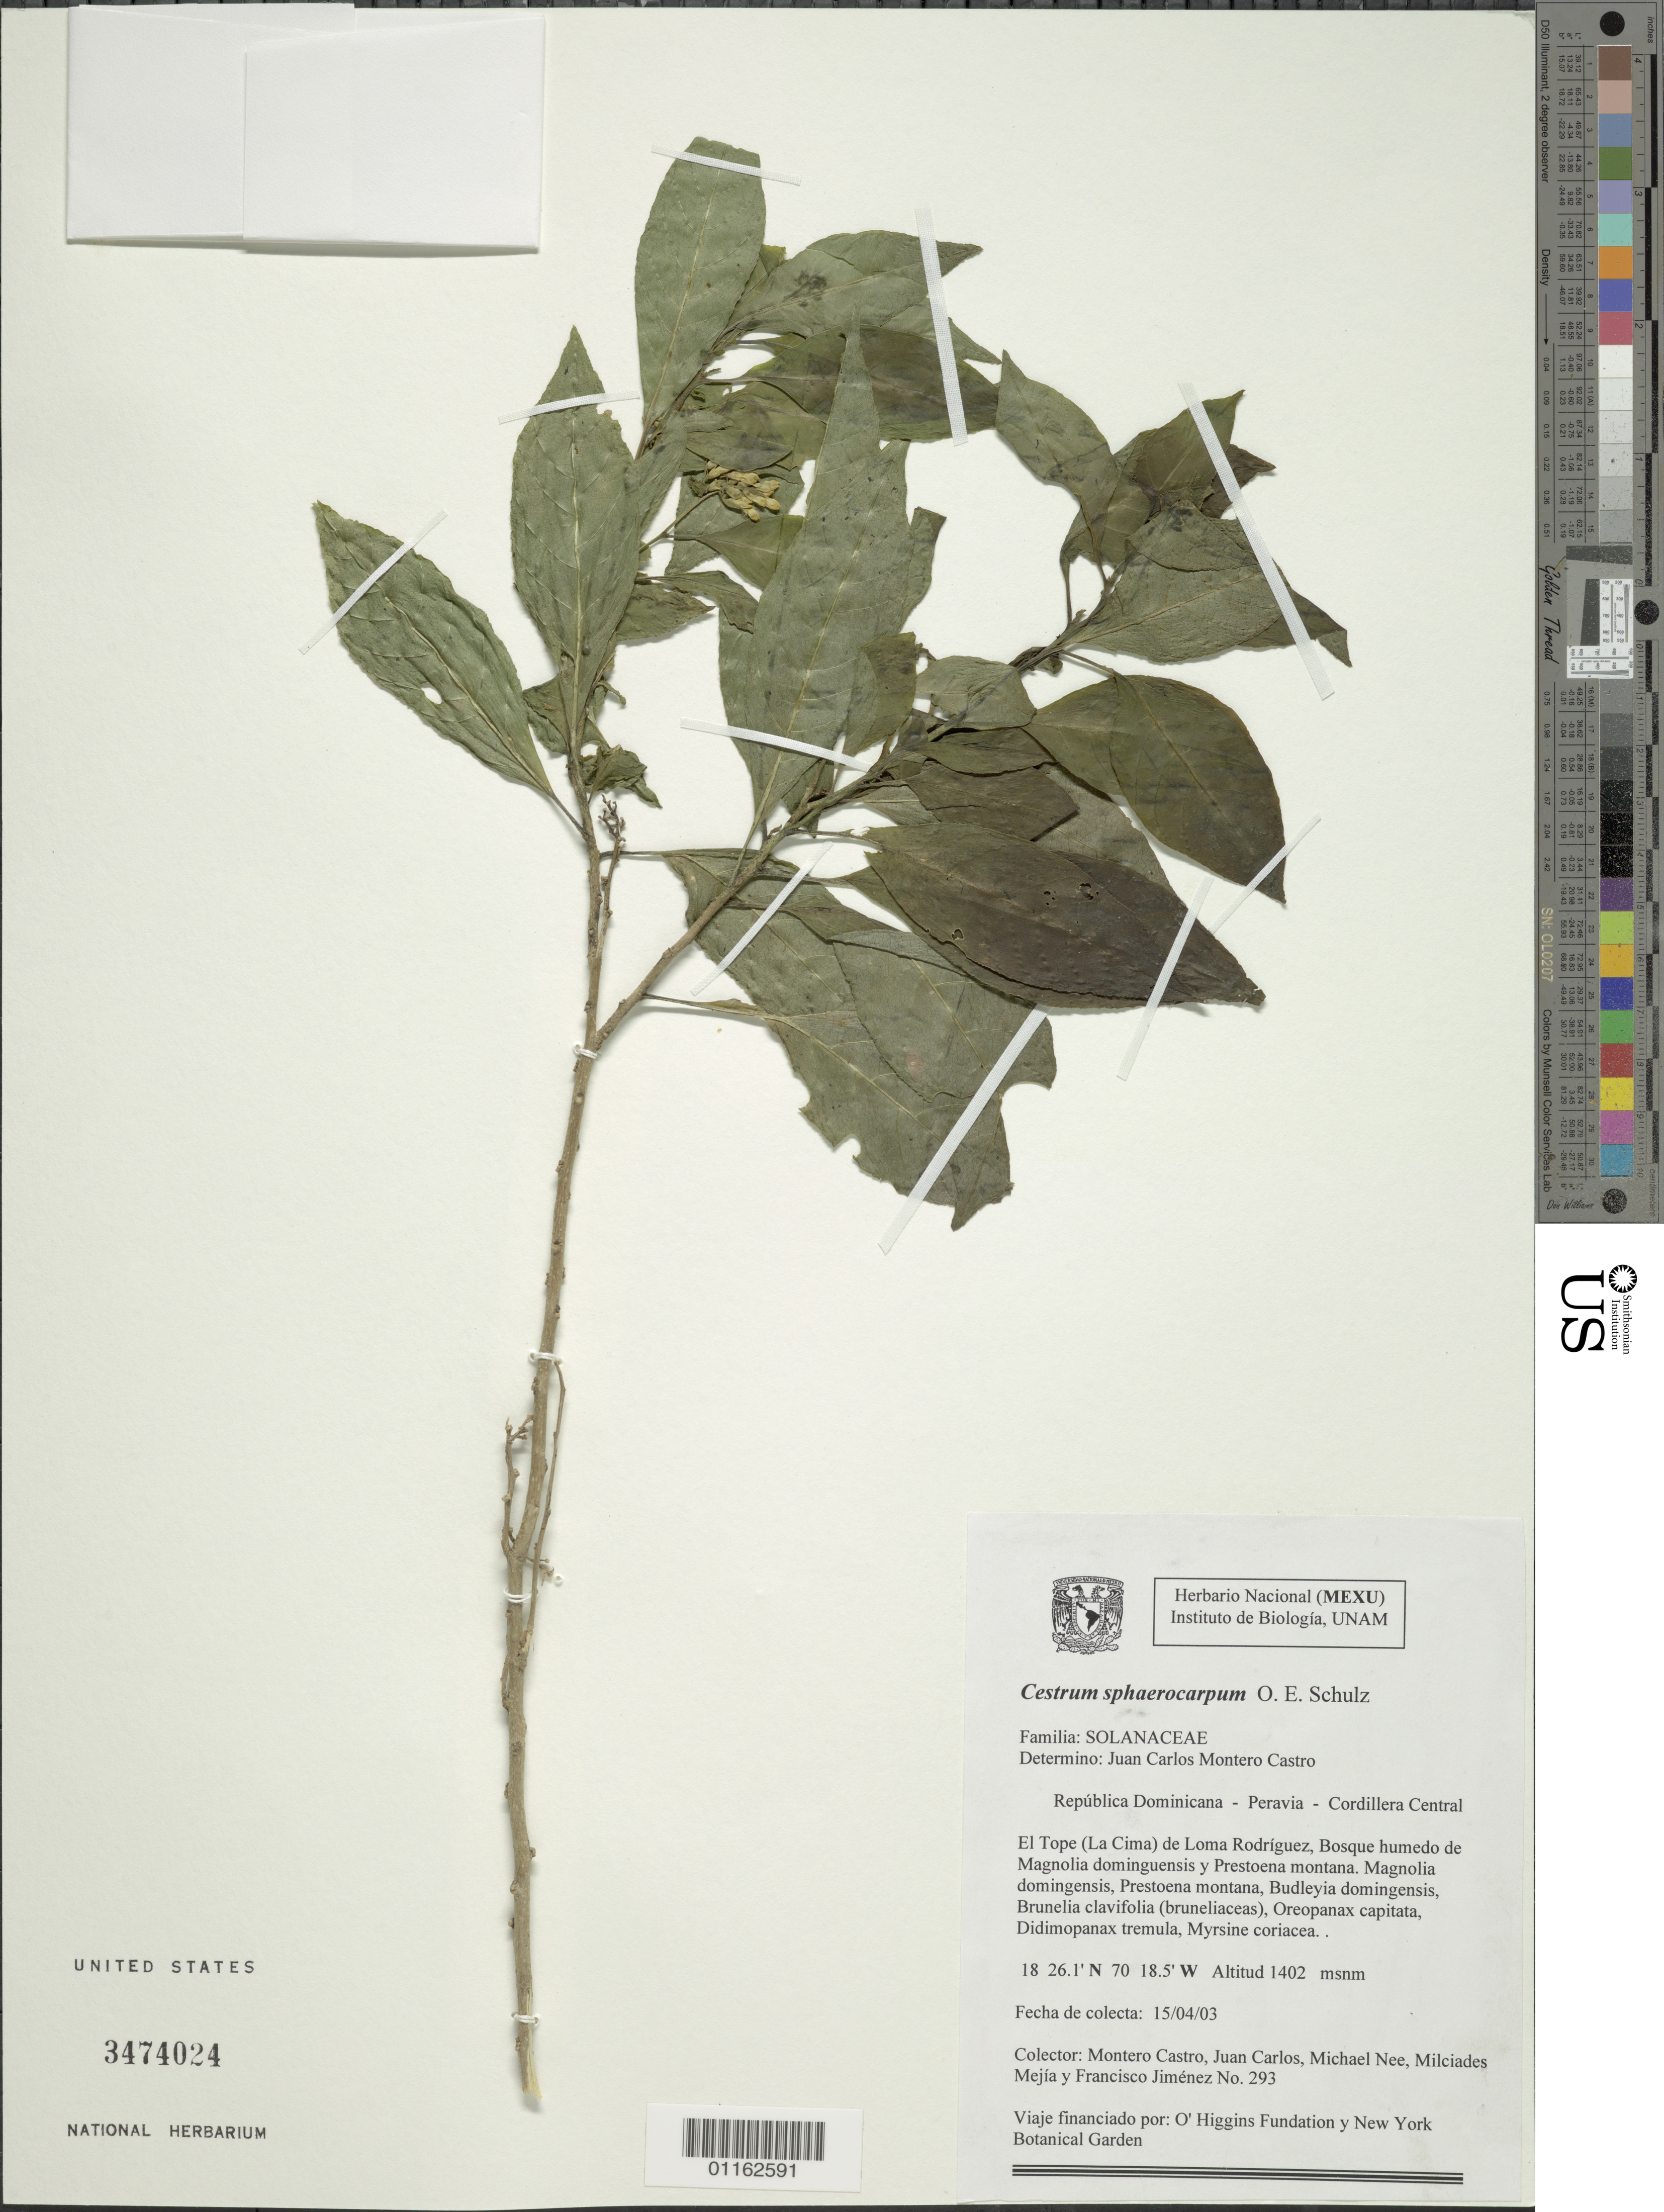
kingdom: Plantae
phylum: Tracheophyta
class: Magnoliopsida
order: Solanales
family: Solanaceae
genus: Cestrum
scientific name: Cestrum sphaerocarpum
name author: O.E. Schulz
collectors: J. Montero-Castro, M. Nee, M. Mejia & F. Jimenez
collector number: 293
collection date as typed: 15 Apr 2003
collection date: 2003-04-15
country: Dominican Republic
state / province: Peravia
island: Hispaniola I.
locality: Cordillera Central; Tope de Loma Rodriguez, Bosque Humedo de Magnolia dominguensis y Prestoena Montana.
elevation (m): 1402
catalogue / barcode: US 3474024